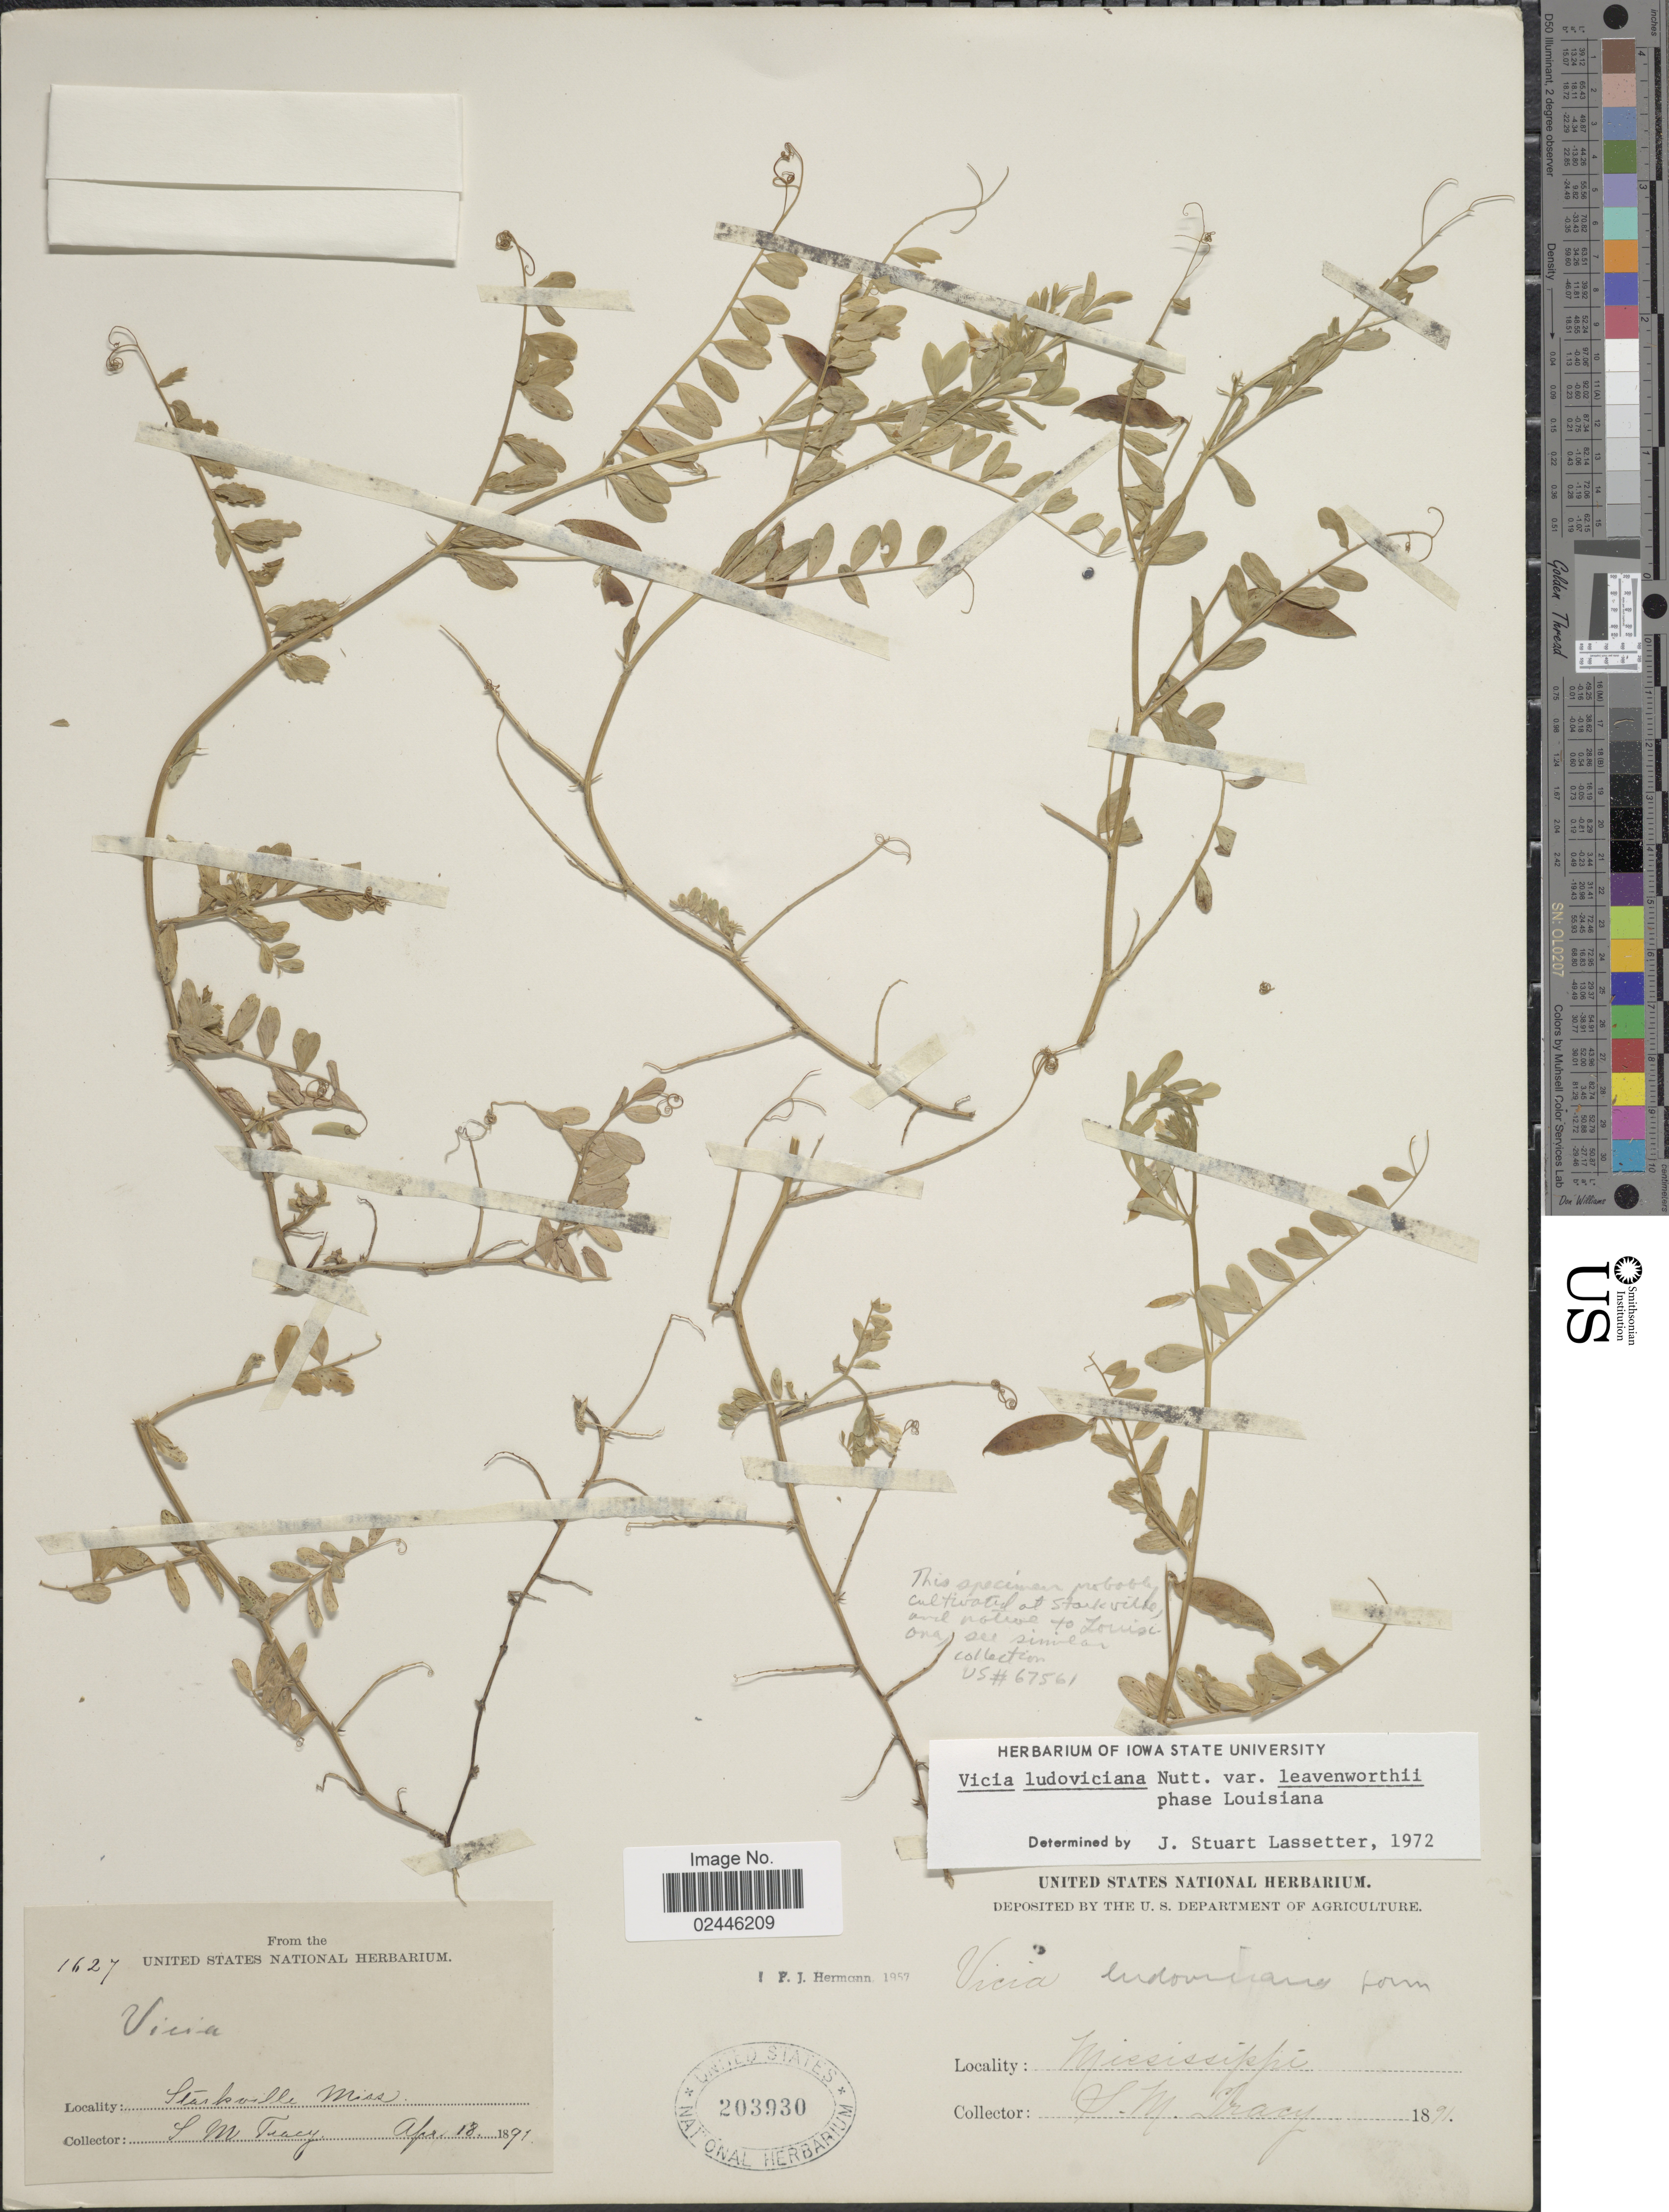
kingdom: Plantae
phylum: Tracheophyta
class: Magnoliopsida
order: Fabales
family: Fabaceae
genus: Vicia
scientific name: Vicia ludoviciana var. leavenworthii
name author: (Torr. & A. Gray) Broich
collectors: S. M. Tracy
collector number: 1627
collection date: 1891-04-18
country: United States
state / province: Mississippi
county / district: Oktibbeha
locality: Starkville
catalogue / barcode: US 203930